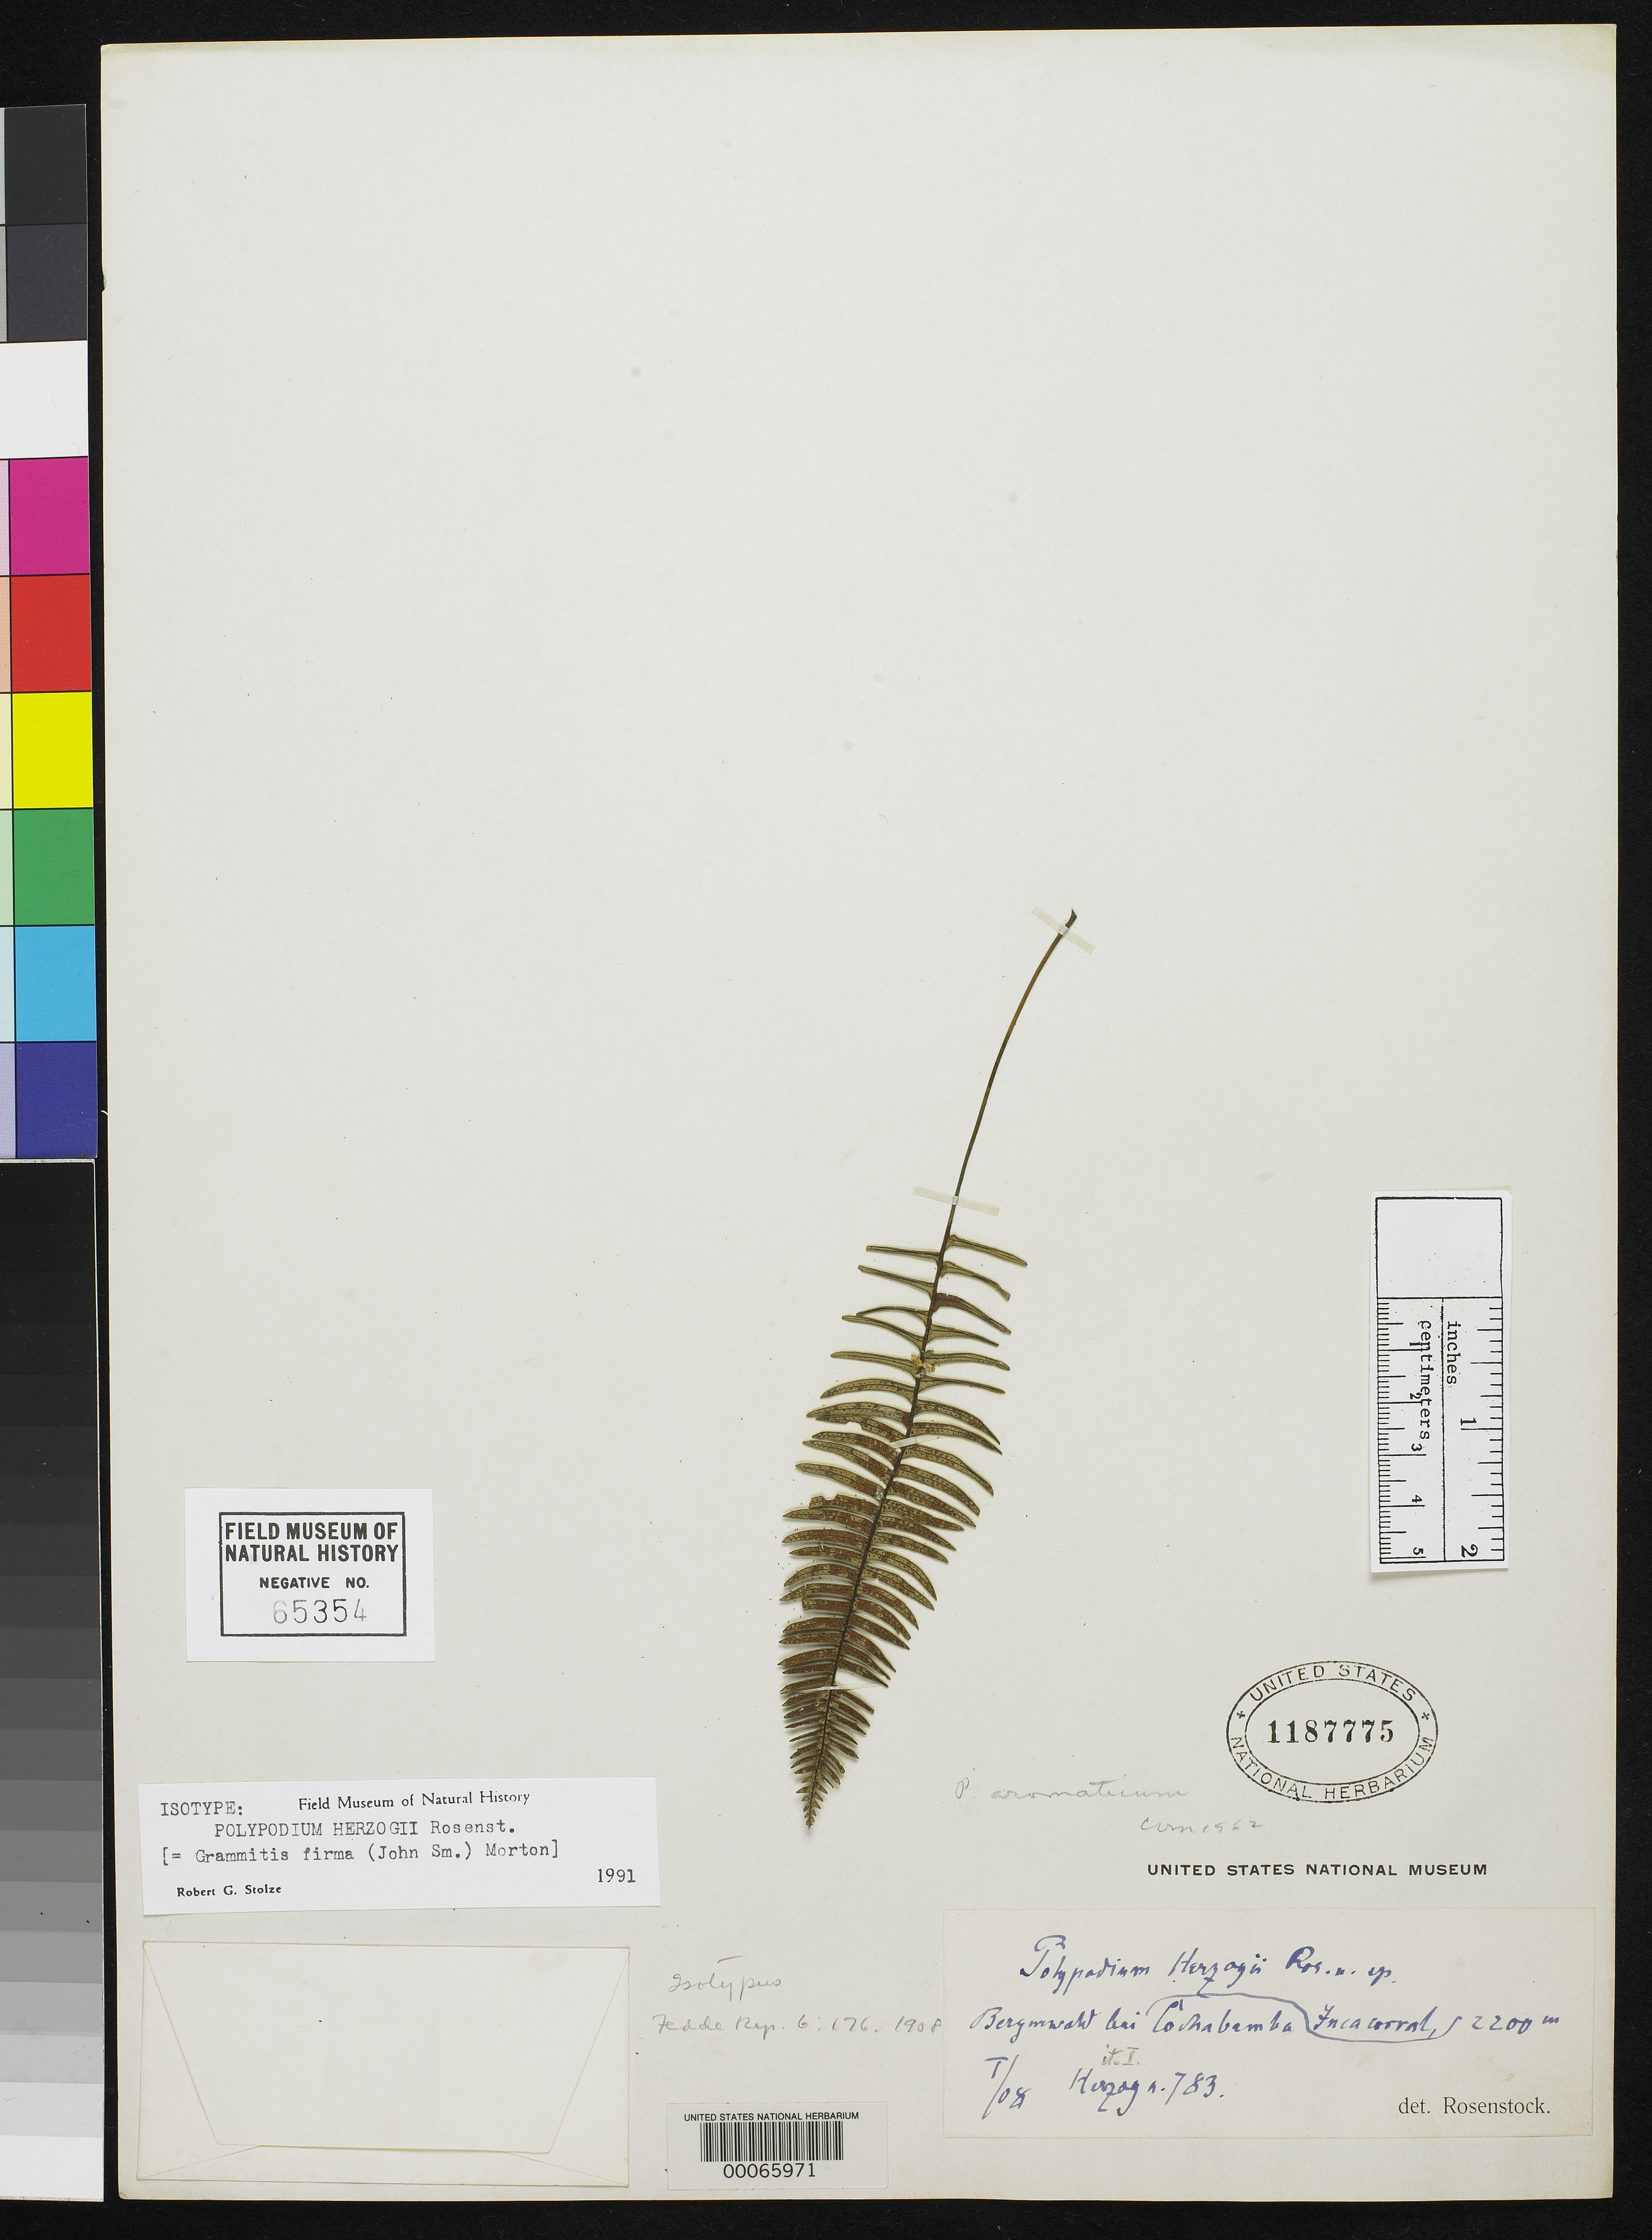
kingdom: Plantae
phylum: Tracheophyta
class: Polypodiopsida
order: Polypodiales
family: Polypodiaceae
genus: Polypodium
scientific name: Polypodium herzogii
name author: Rosenst.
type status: Isotype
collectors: T. K. J. Herzog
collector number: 783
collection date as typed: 1907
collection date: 1907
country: Bolivia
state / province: Cochabamba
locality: Incacorral.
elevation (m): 2200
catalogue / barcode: US 1187775